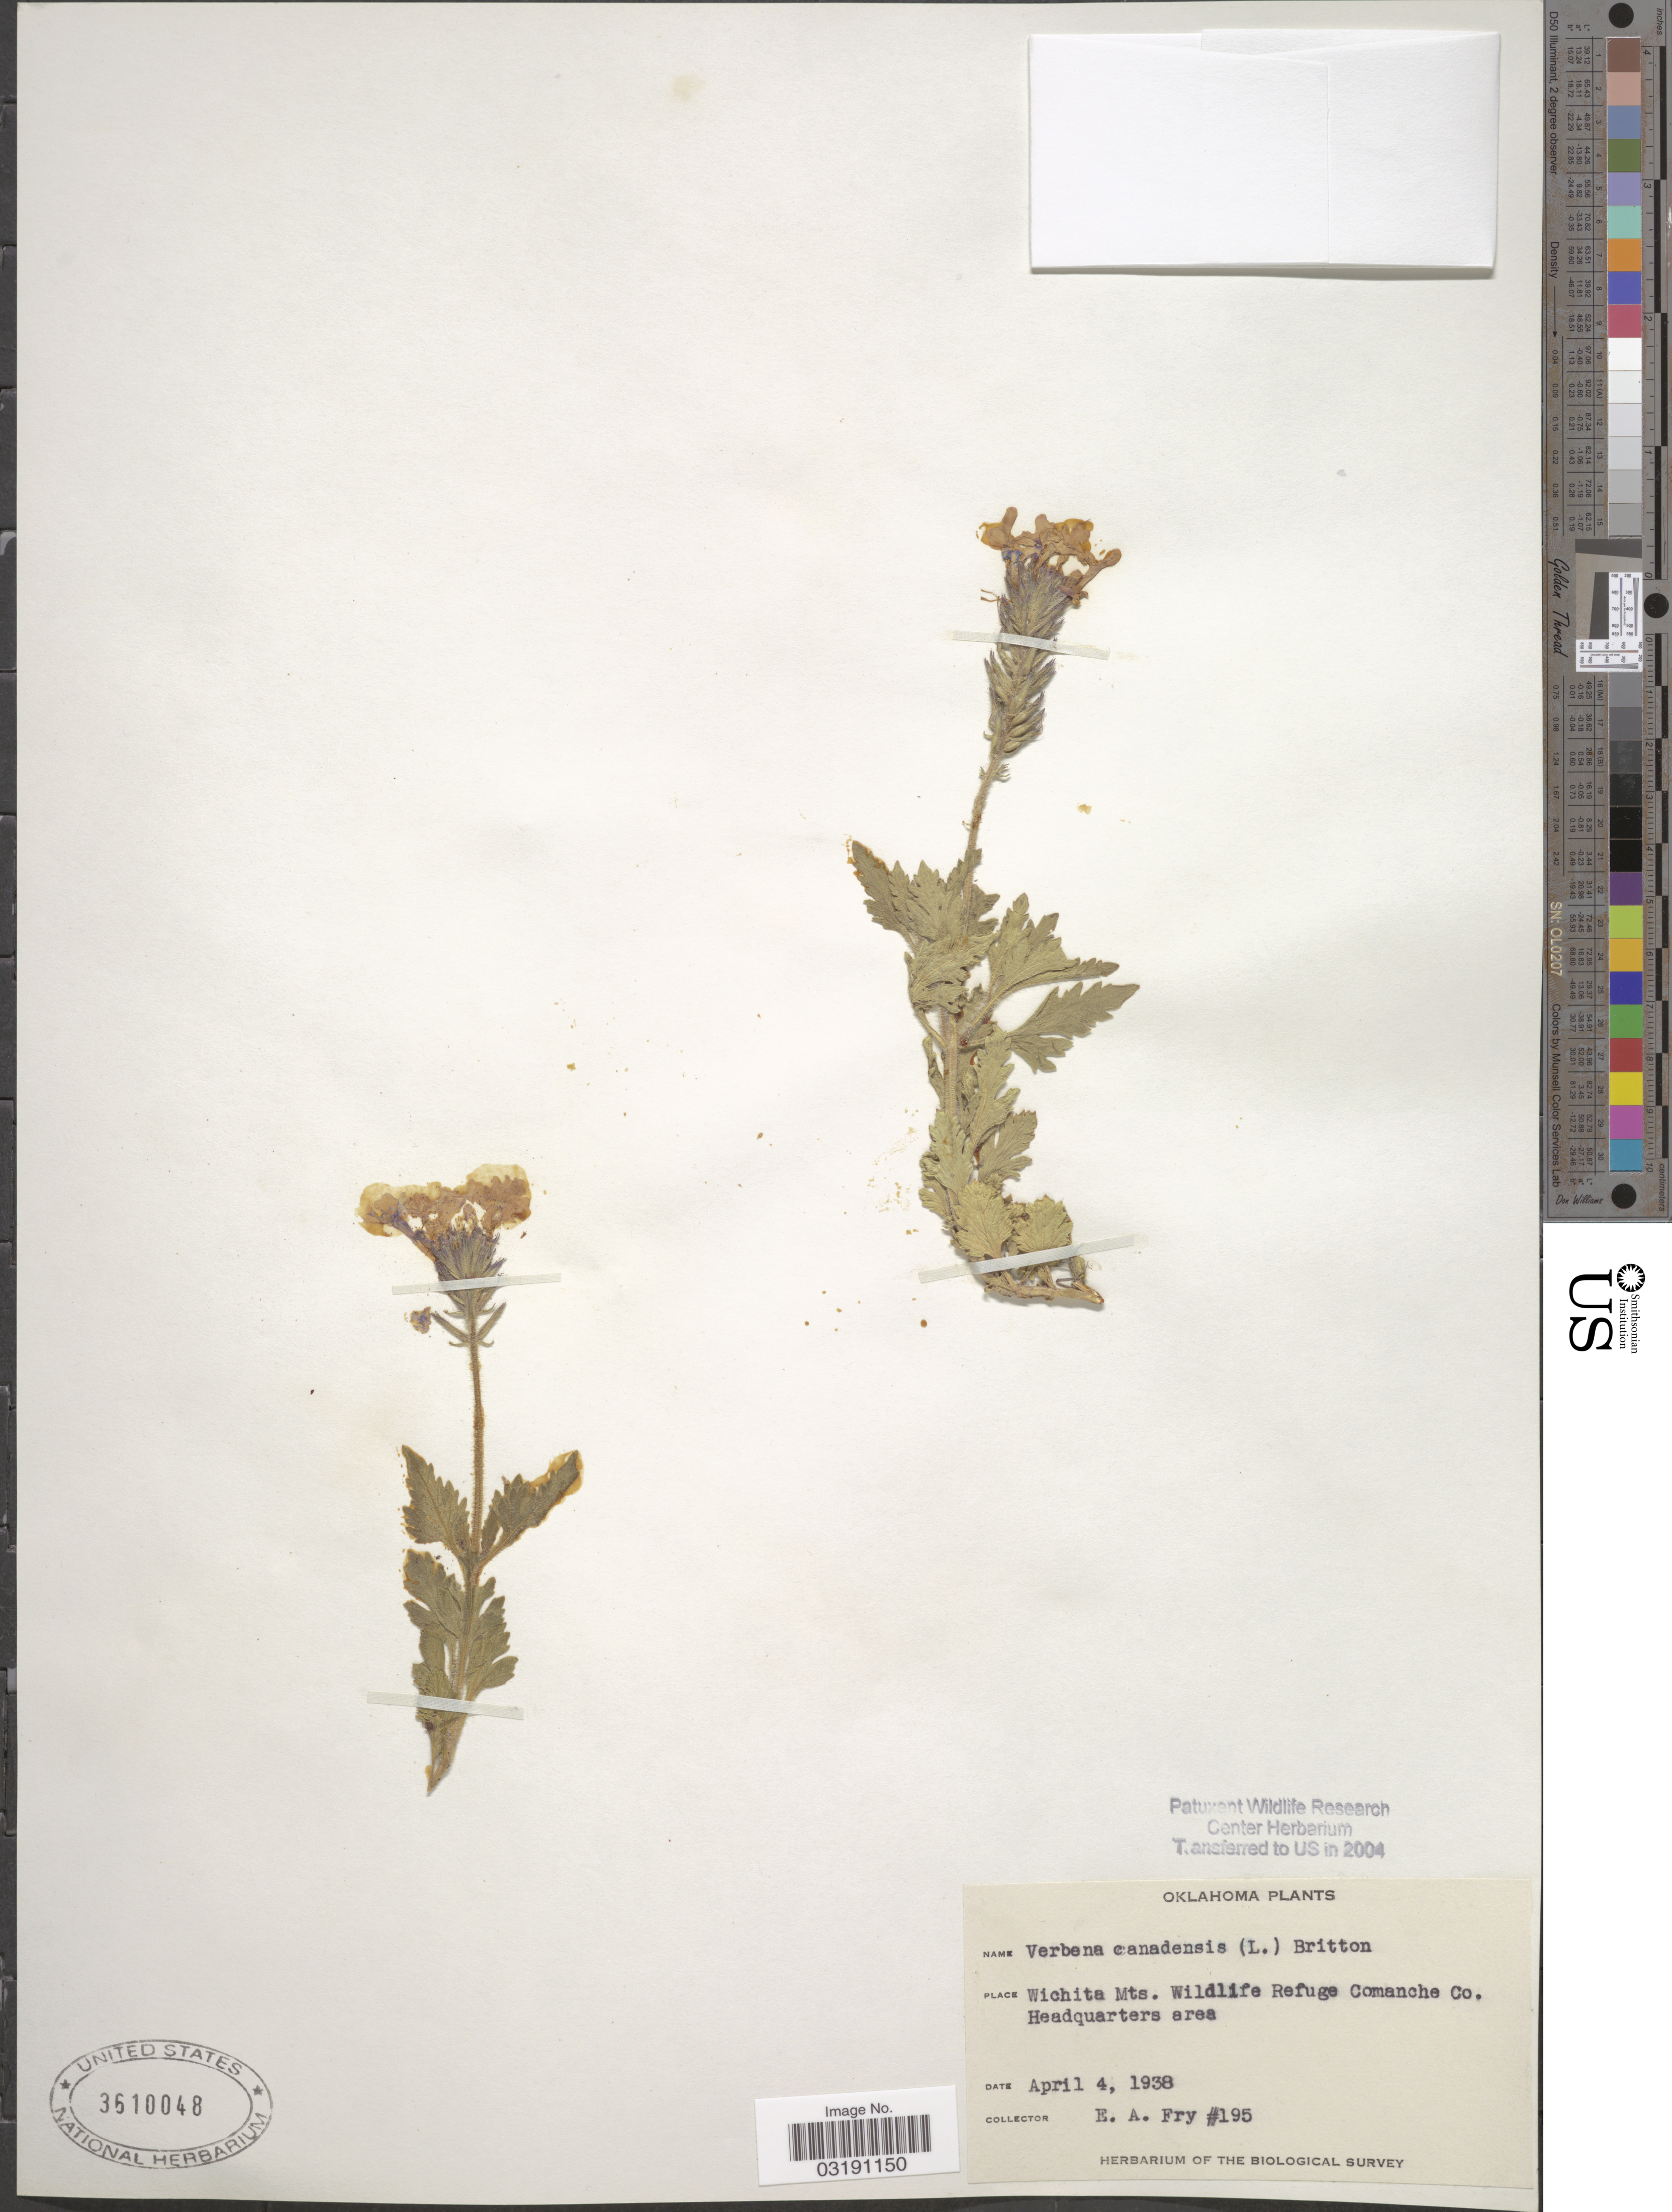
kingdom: Plantae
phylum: Tracheophyta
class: Magnoliopsida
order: Lamiales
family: Verbenaceae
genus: Verbena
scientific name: Verbena canadensis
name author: (L.) Britton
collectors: E. Fry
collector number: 195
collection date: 1938-04-04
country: United States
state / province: Oklahoma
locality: Wichita Mountains. Wildlife Refuge Comanche Co. Headquarters area.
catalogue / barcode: US 3610048